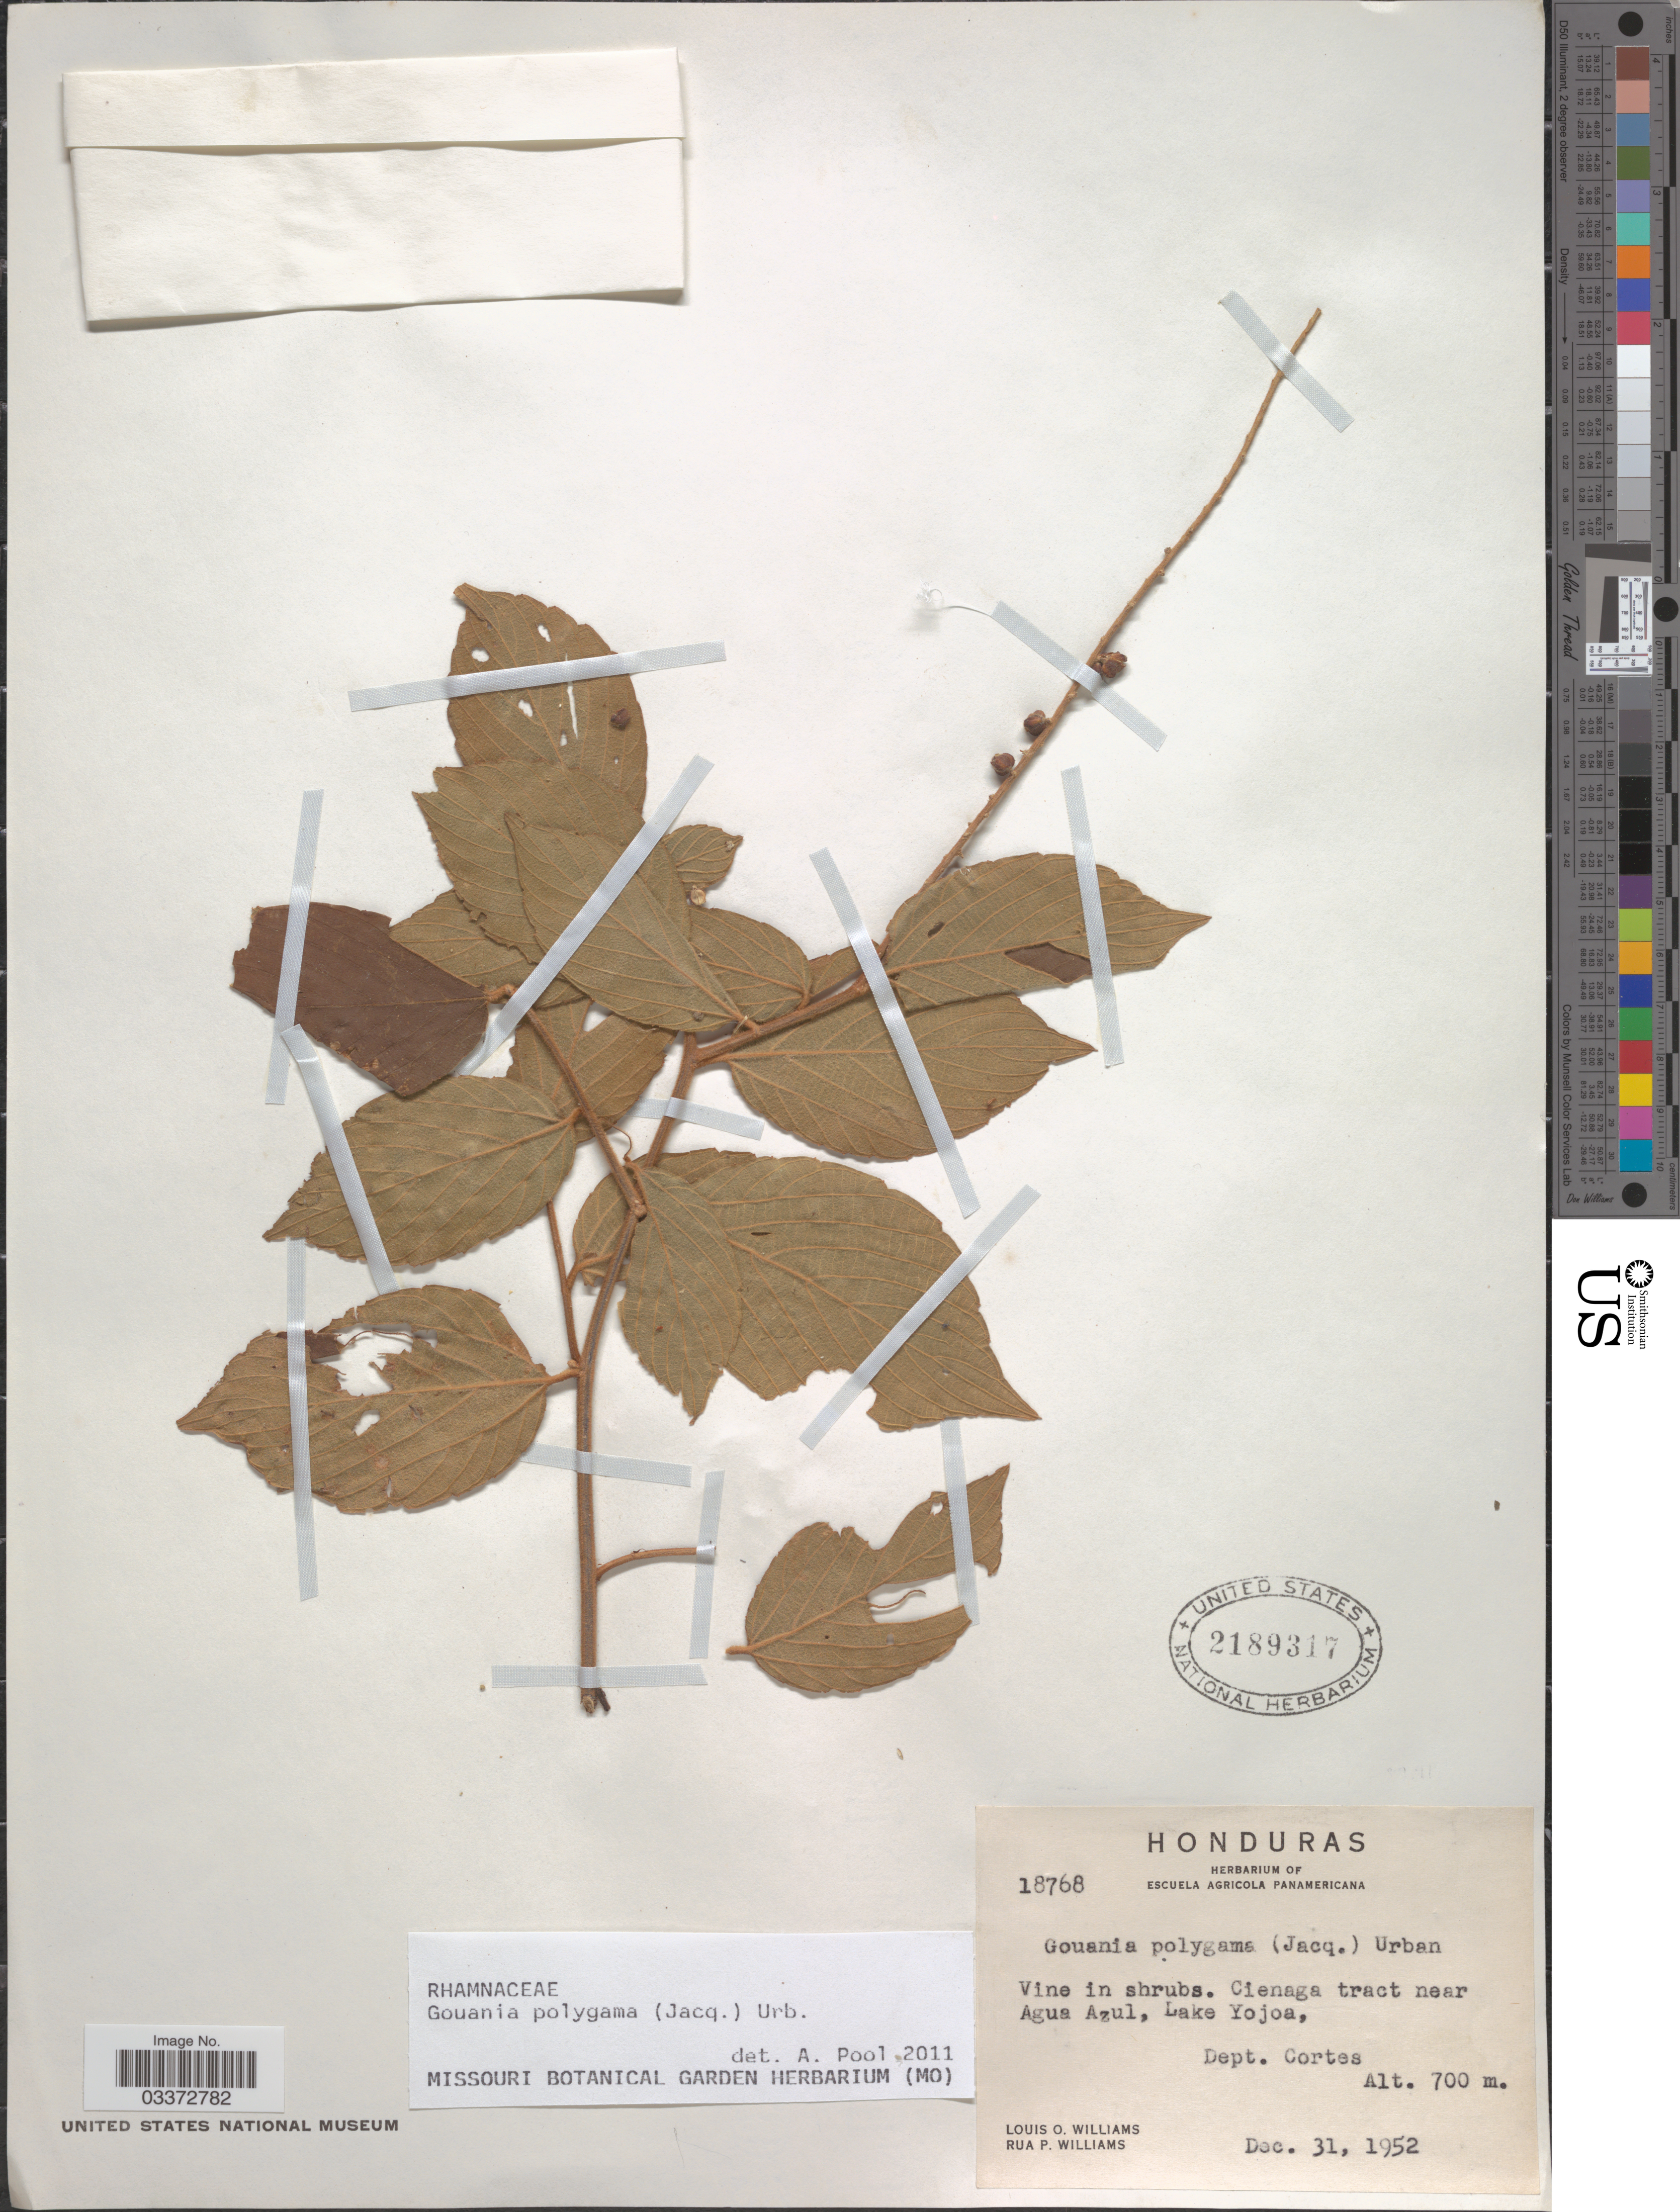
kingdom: Plantae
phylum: Tracheophyta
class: Magnoliopsida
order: Rosales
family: Rhamnaceae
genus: Gouania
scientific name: Gouania polygama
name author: (Jacq.) Urb.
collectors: L. O. Williams & R. P. Williams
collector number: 18768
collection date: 1952-12-31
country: Honduras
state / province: Cortés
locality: Cienaga tract near Agua Azul, Lake Yojoa, Dept. Cortes.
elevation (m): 700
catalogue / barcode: US 2189317